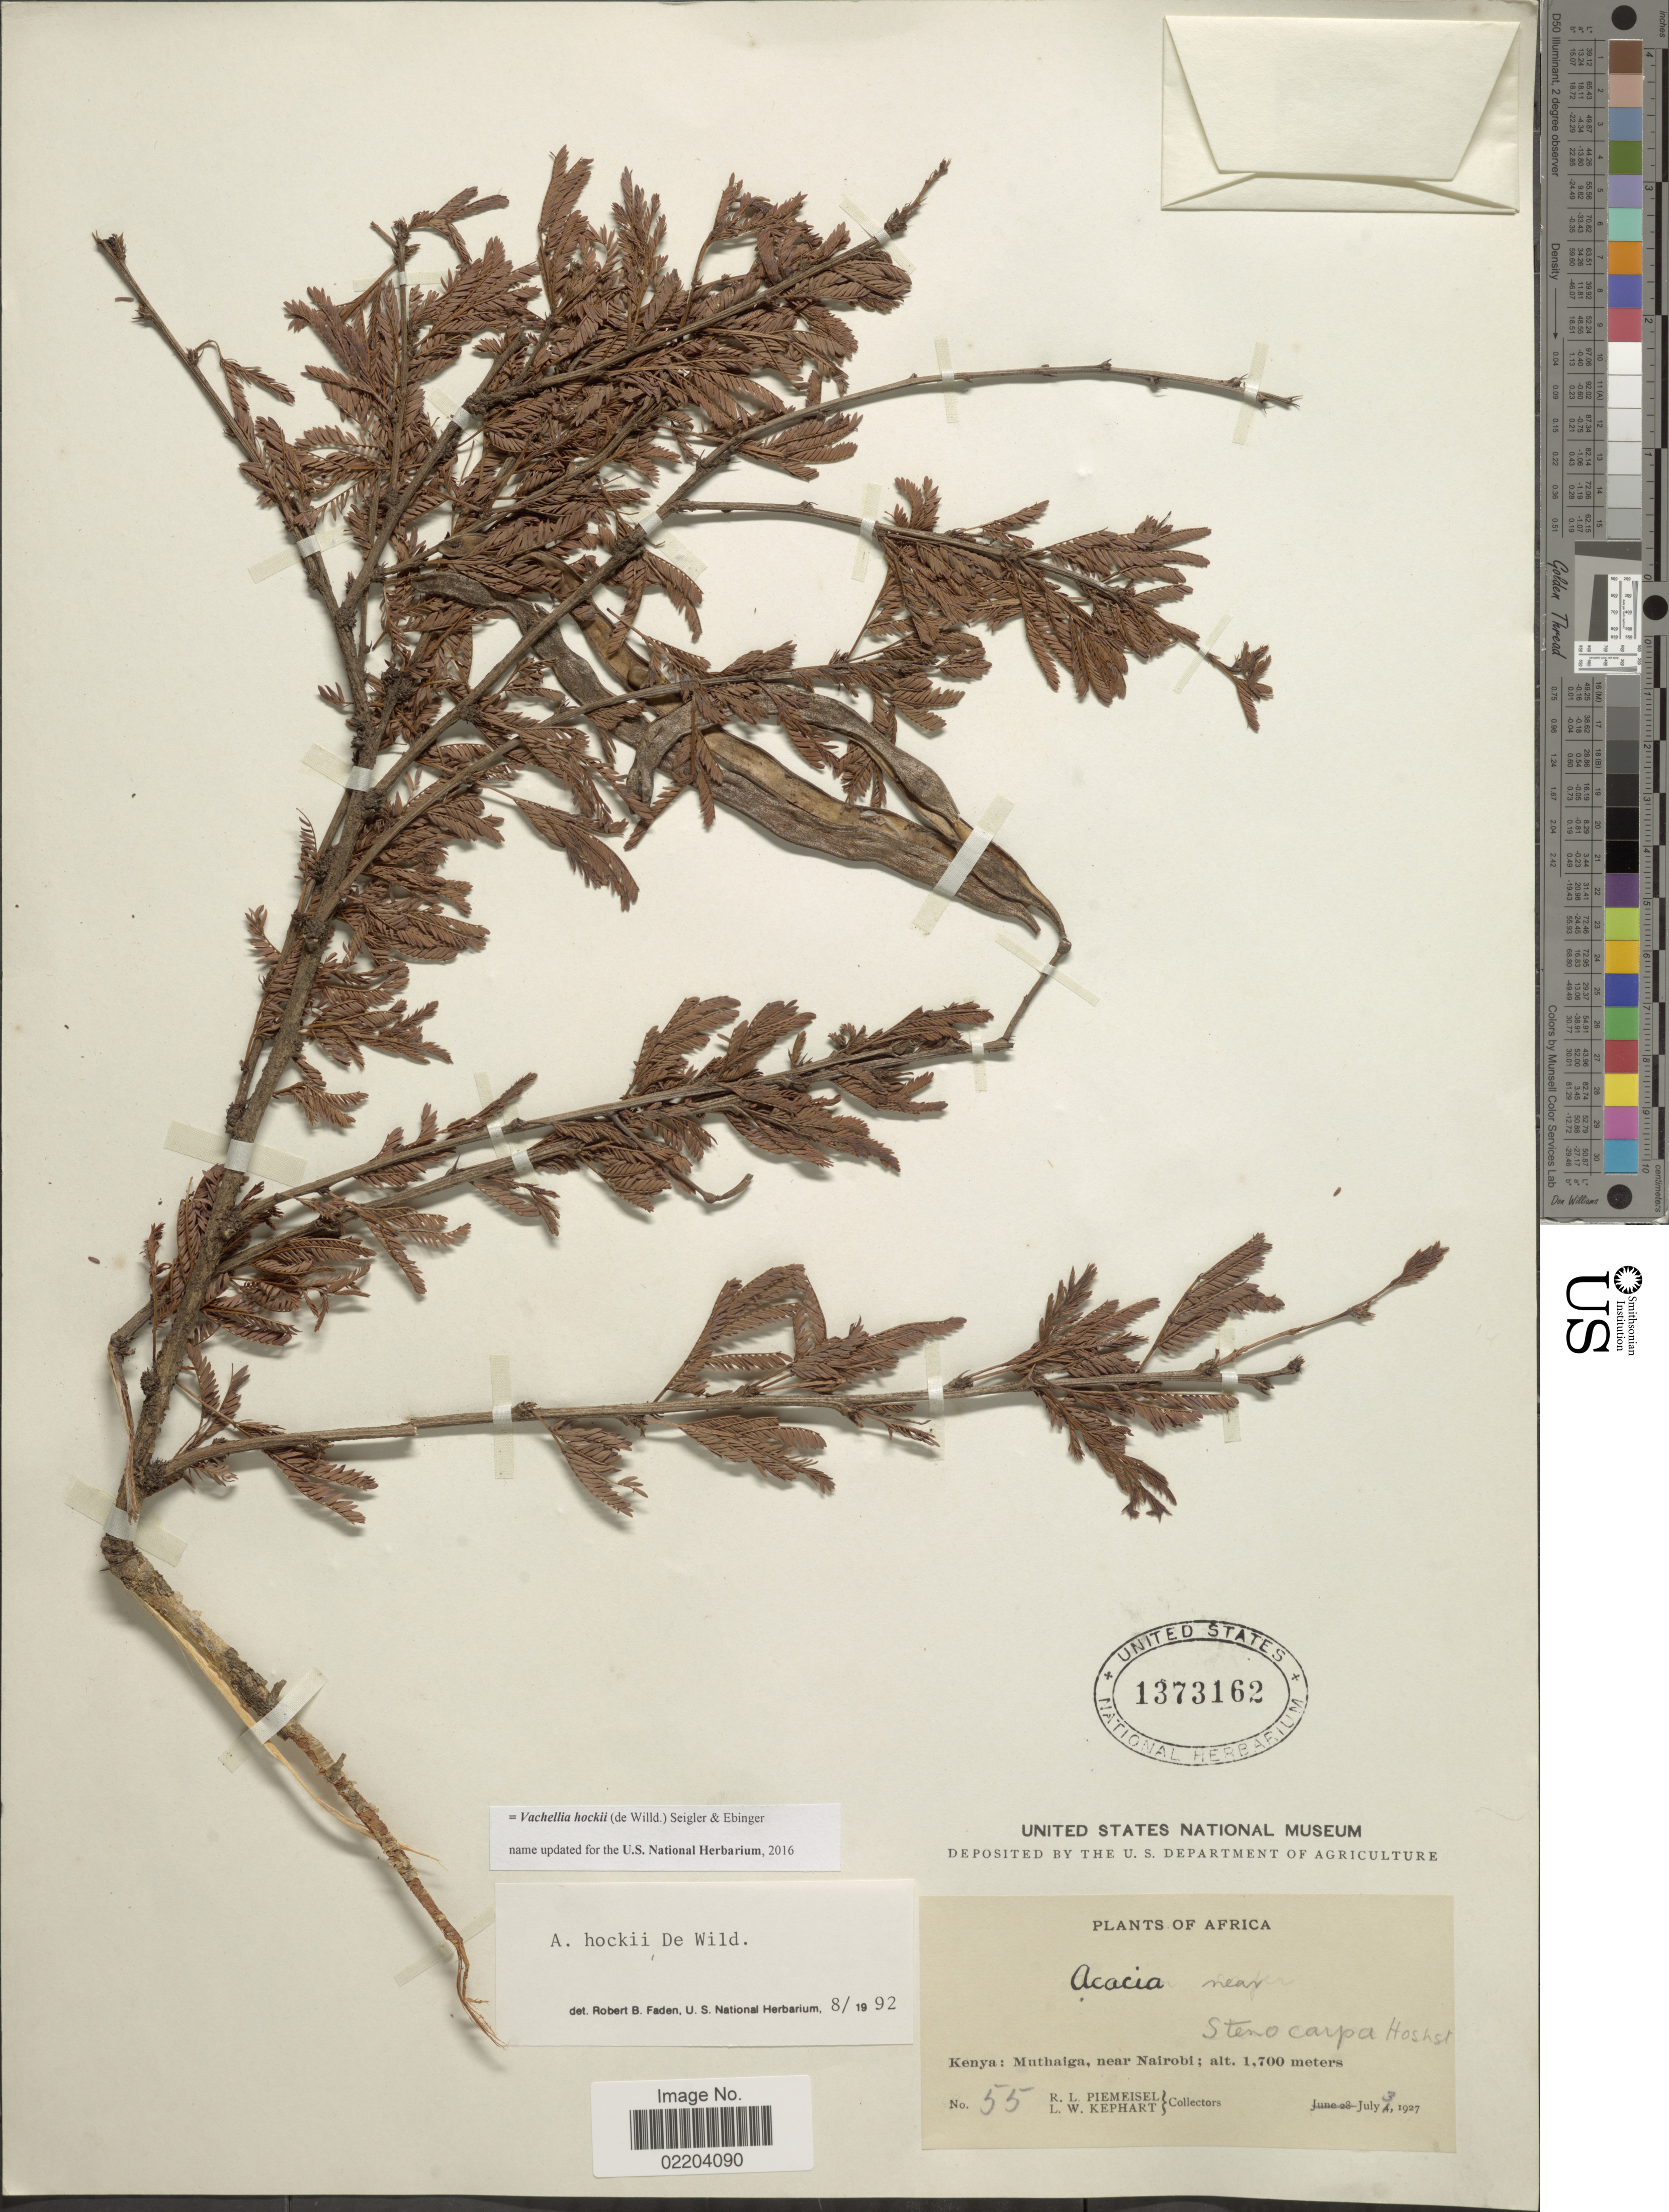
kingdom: Plantae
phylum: Tracheophyta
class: Magnoliopsida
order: Fabales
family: Fabaceae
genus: Vachellia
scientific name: Vachellia hockii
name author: (De Wild.) Seigler & Ebinger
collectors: R. L. Piemeisel & L. W. Kephart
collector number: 55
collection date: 1927-07-03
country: Kenya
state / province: Nairobi Area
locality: Kenya: Muthaiga, near Nairobi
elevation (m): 1700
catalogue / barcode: US 1373162